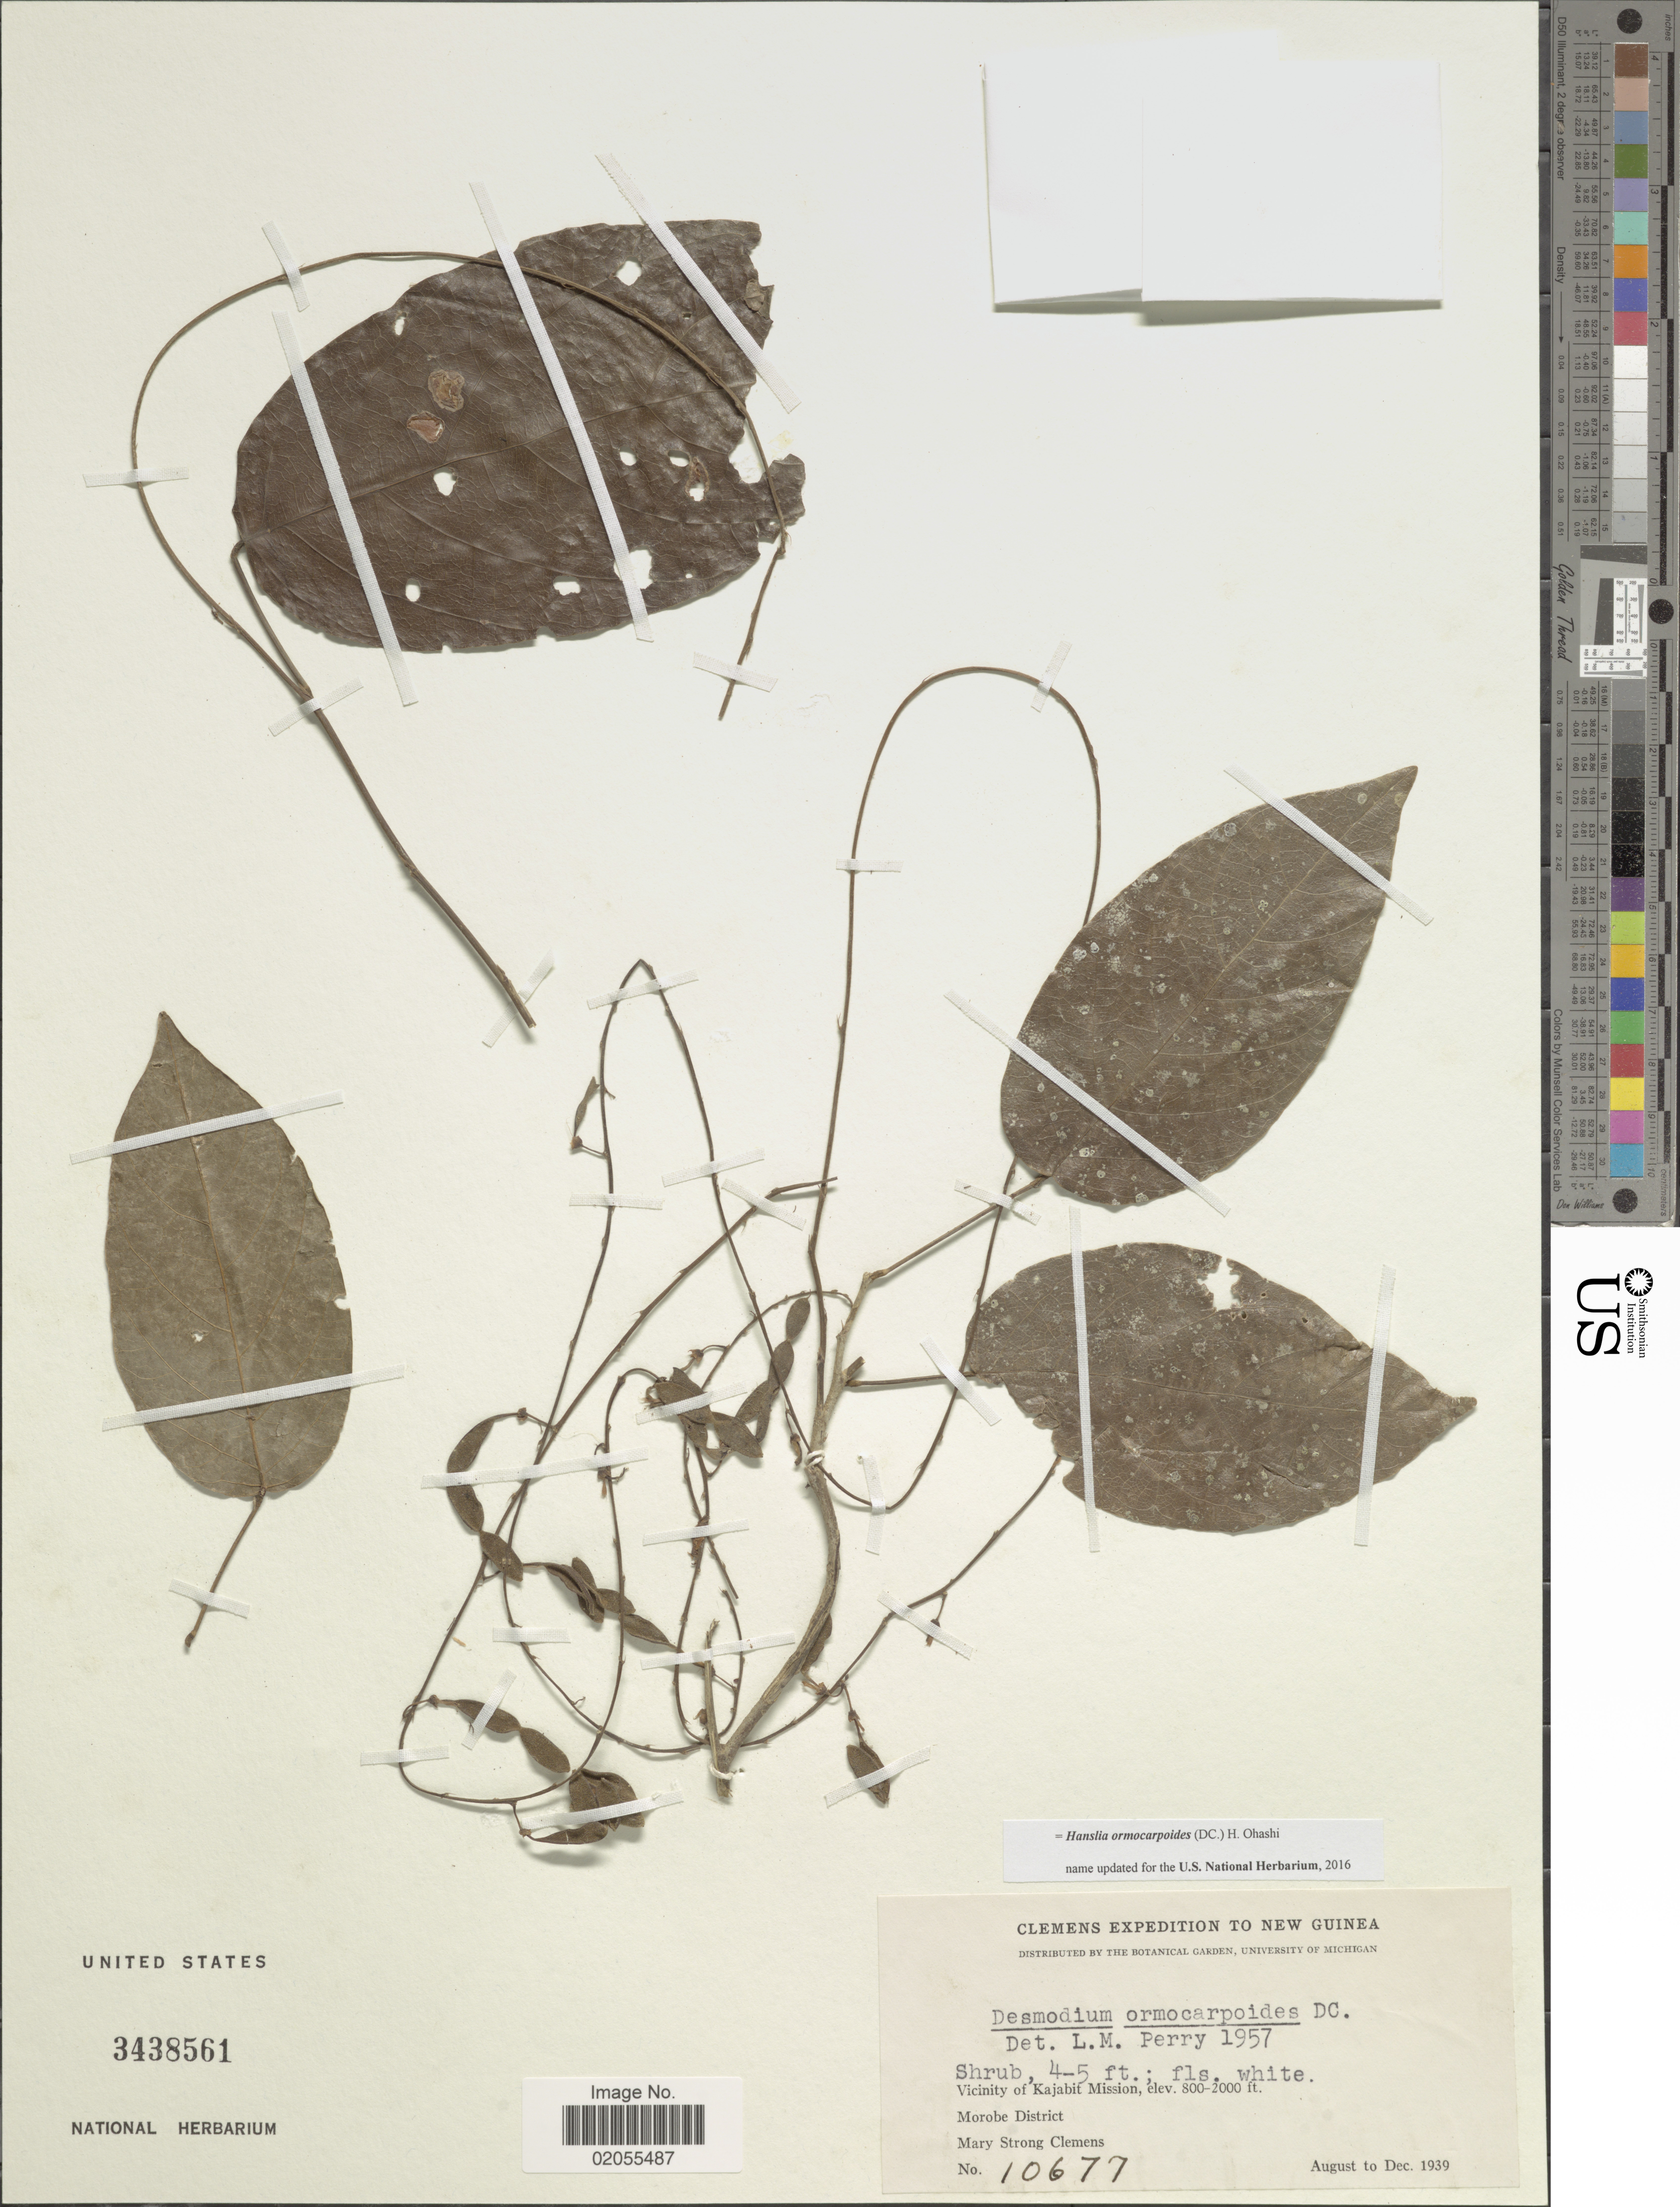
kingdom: Plantae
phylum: Tracheophyta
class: Magnoliopsida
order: Fabales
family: Fabaceae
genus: Hanslia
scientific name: Hanslia ormocarpoides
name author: (DC.) H. Ohashi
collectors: M. S. Clemens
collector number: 10677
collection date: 1939-08/1939-12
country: Papua New Guinea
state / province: Morobe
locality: New Guinea, Vicinity of Kajabit Mission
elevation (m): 244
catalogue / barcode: US 3438561